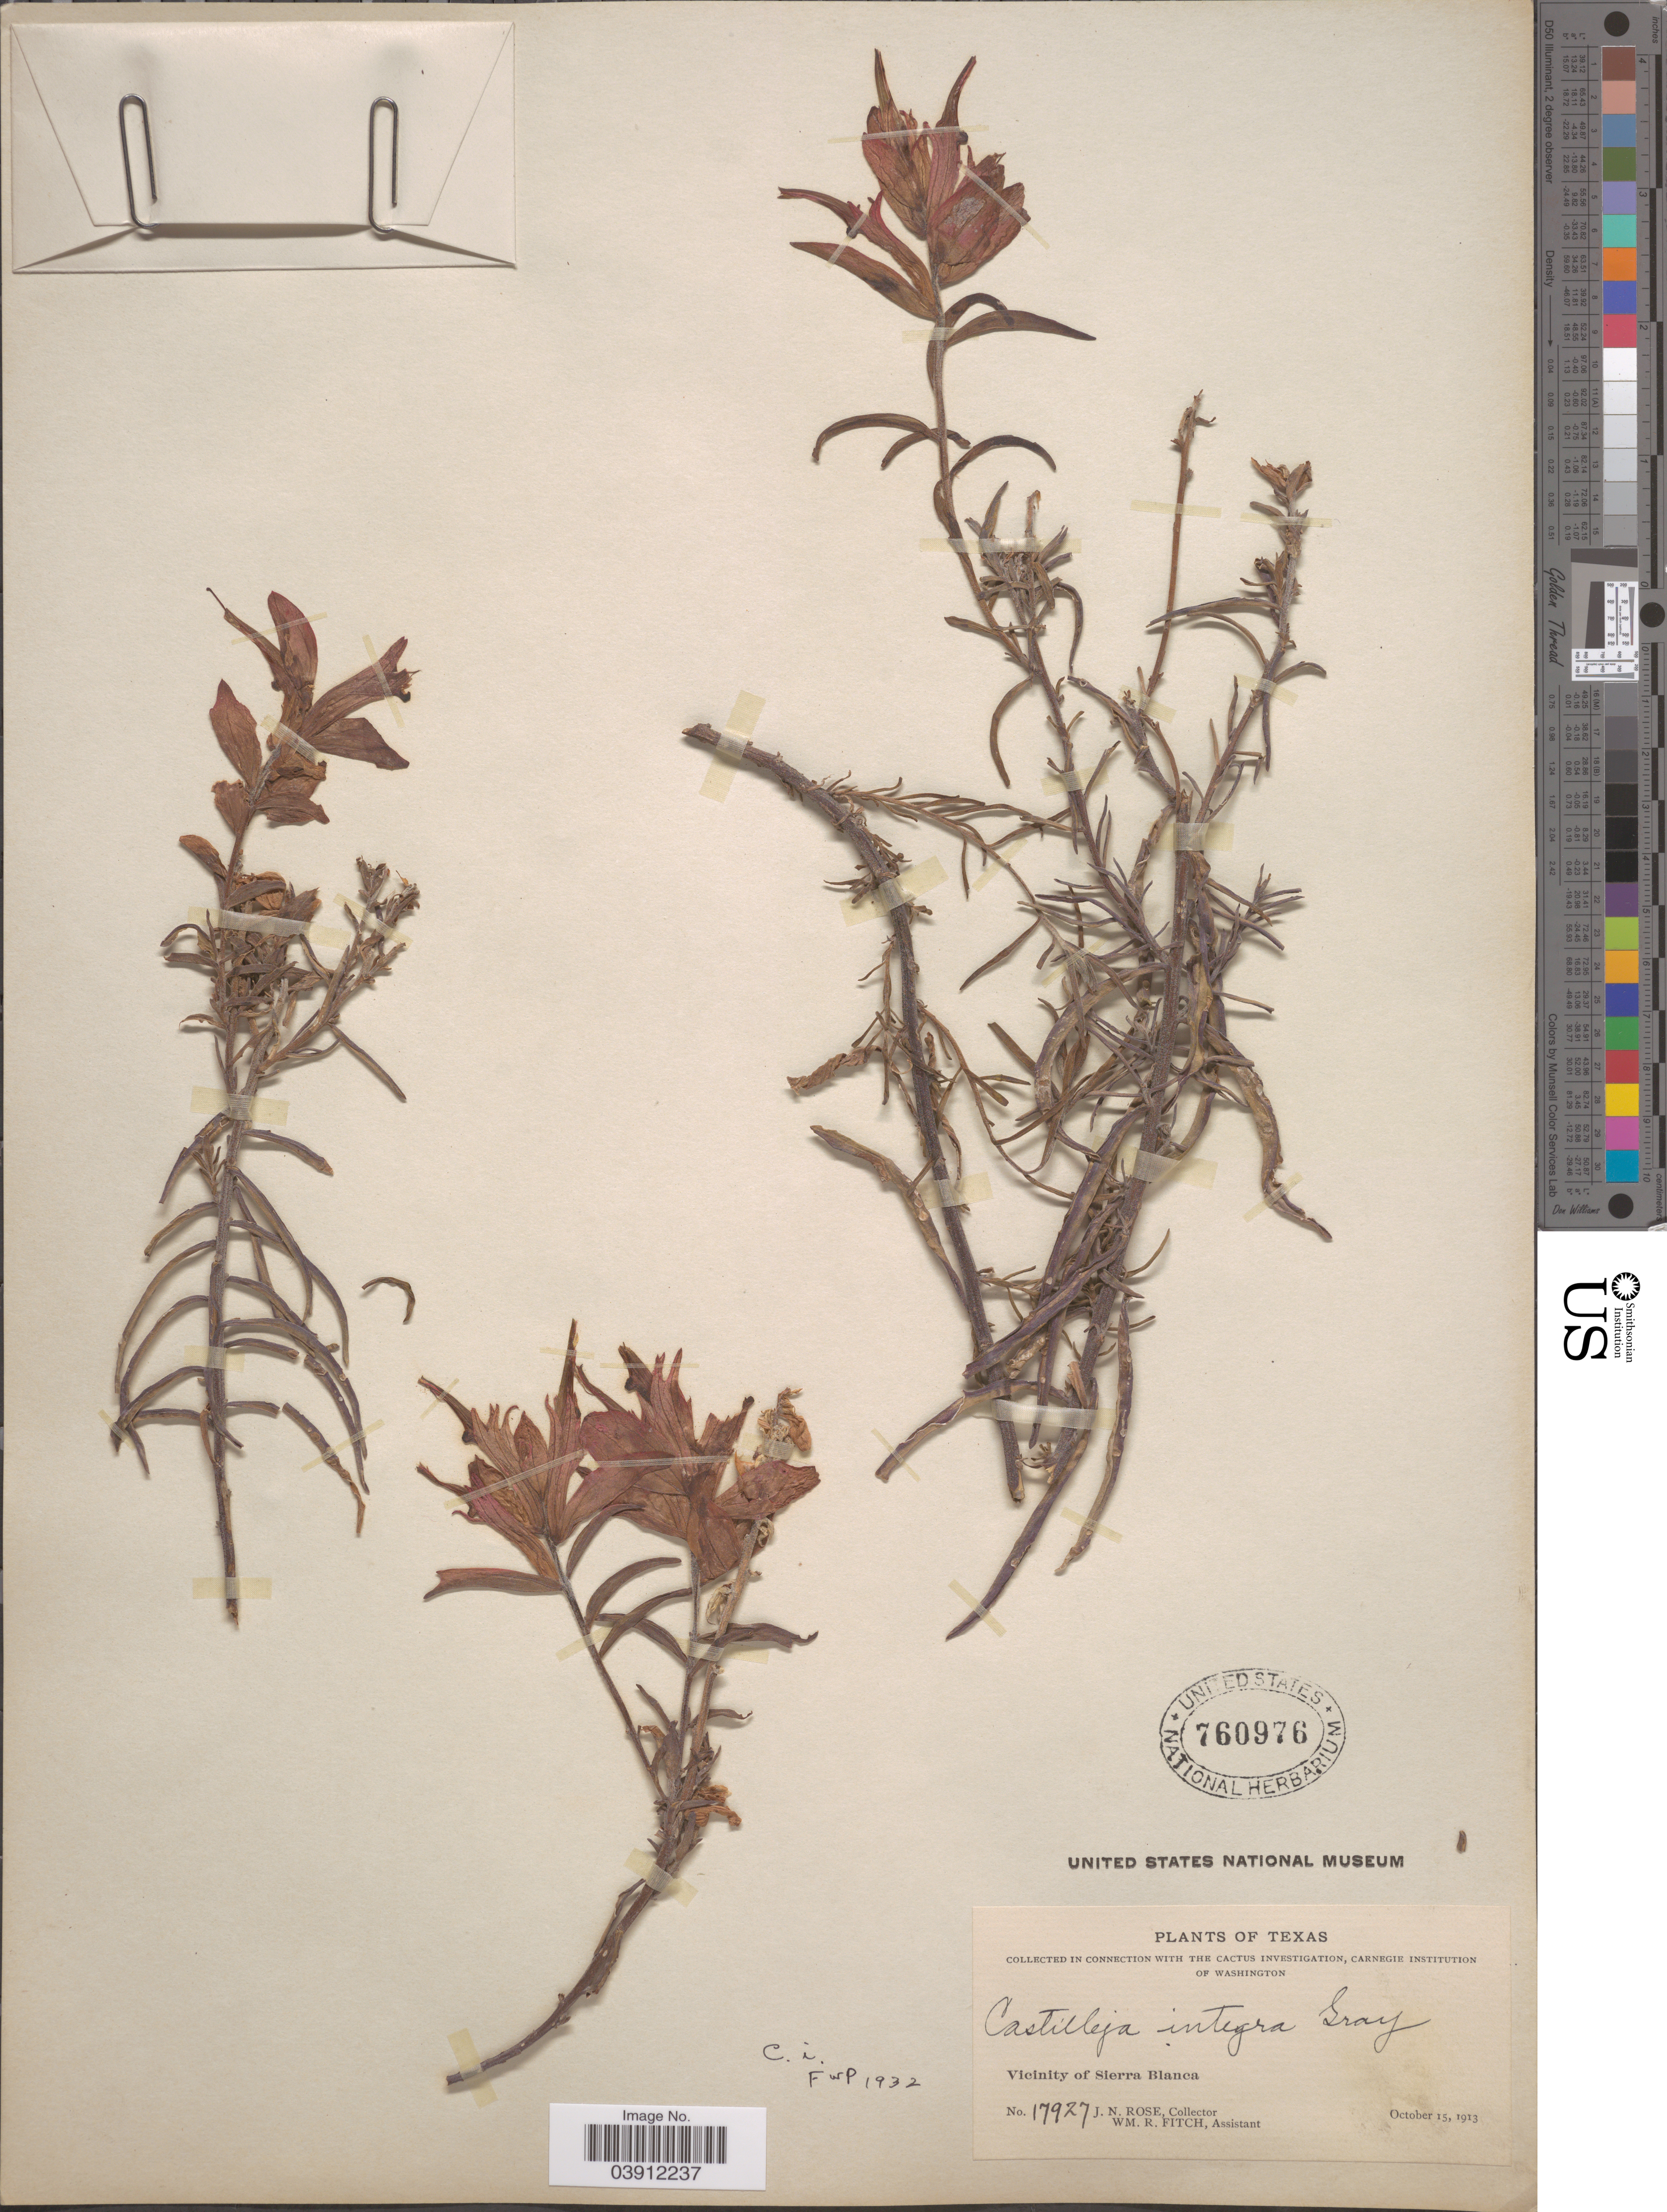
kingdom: Plantae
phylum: Tracheophyta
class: Magnoliopsida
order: Lamiales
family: Orobanchaceae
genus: Castilleja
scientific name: Castilleja integra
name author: A. Gray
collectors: J. N. Rose & W. R. Fitch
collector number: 17927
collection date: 1913-10-15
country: United States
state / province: Texas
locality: Vicinity of Sierra Blanca.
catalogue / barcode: US 760976